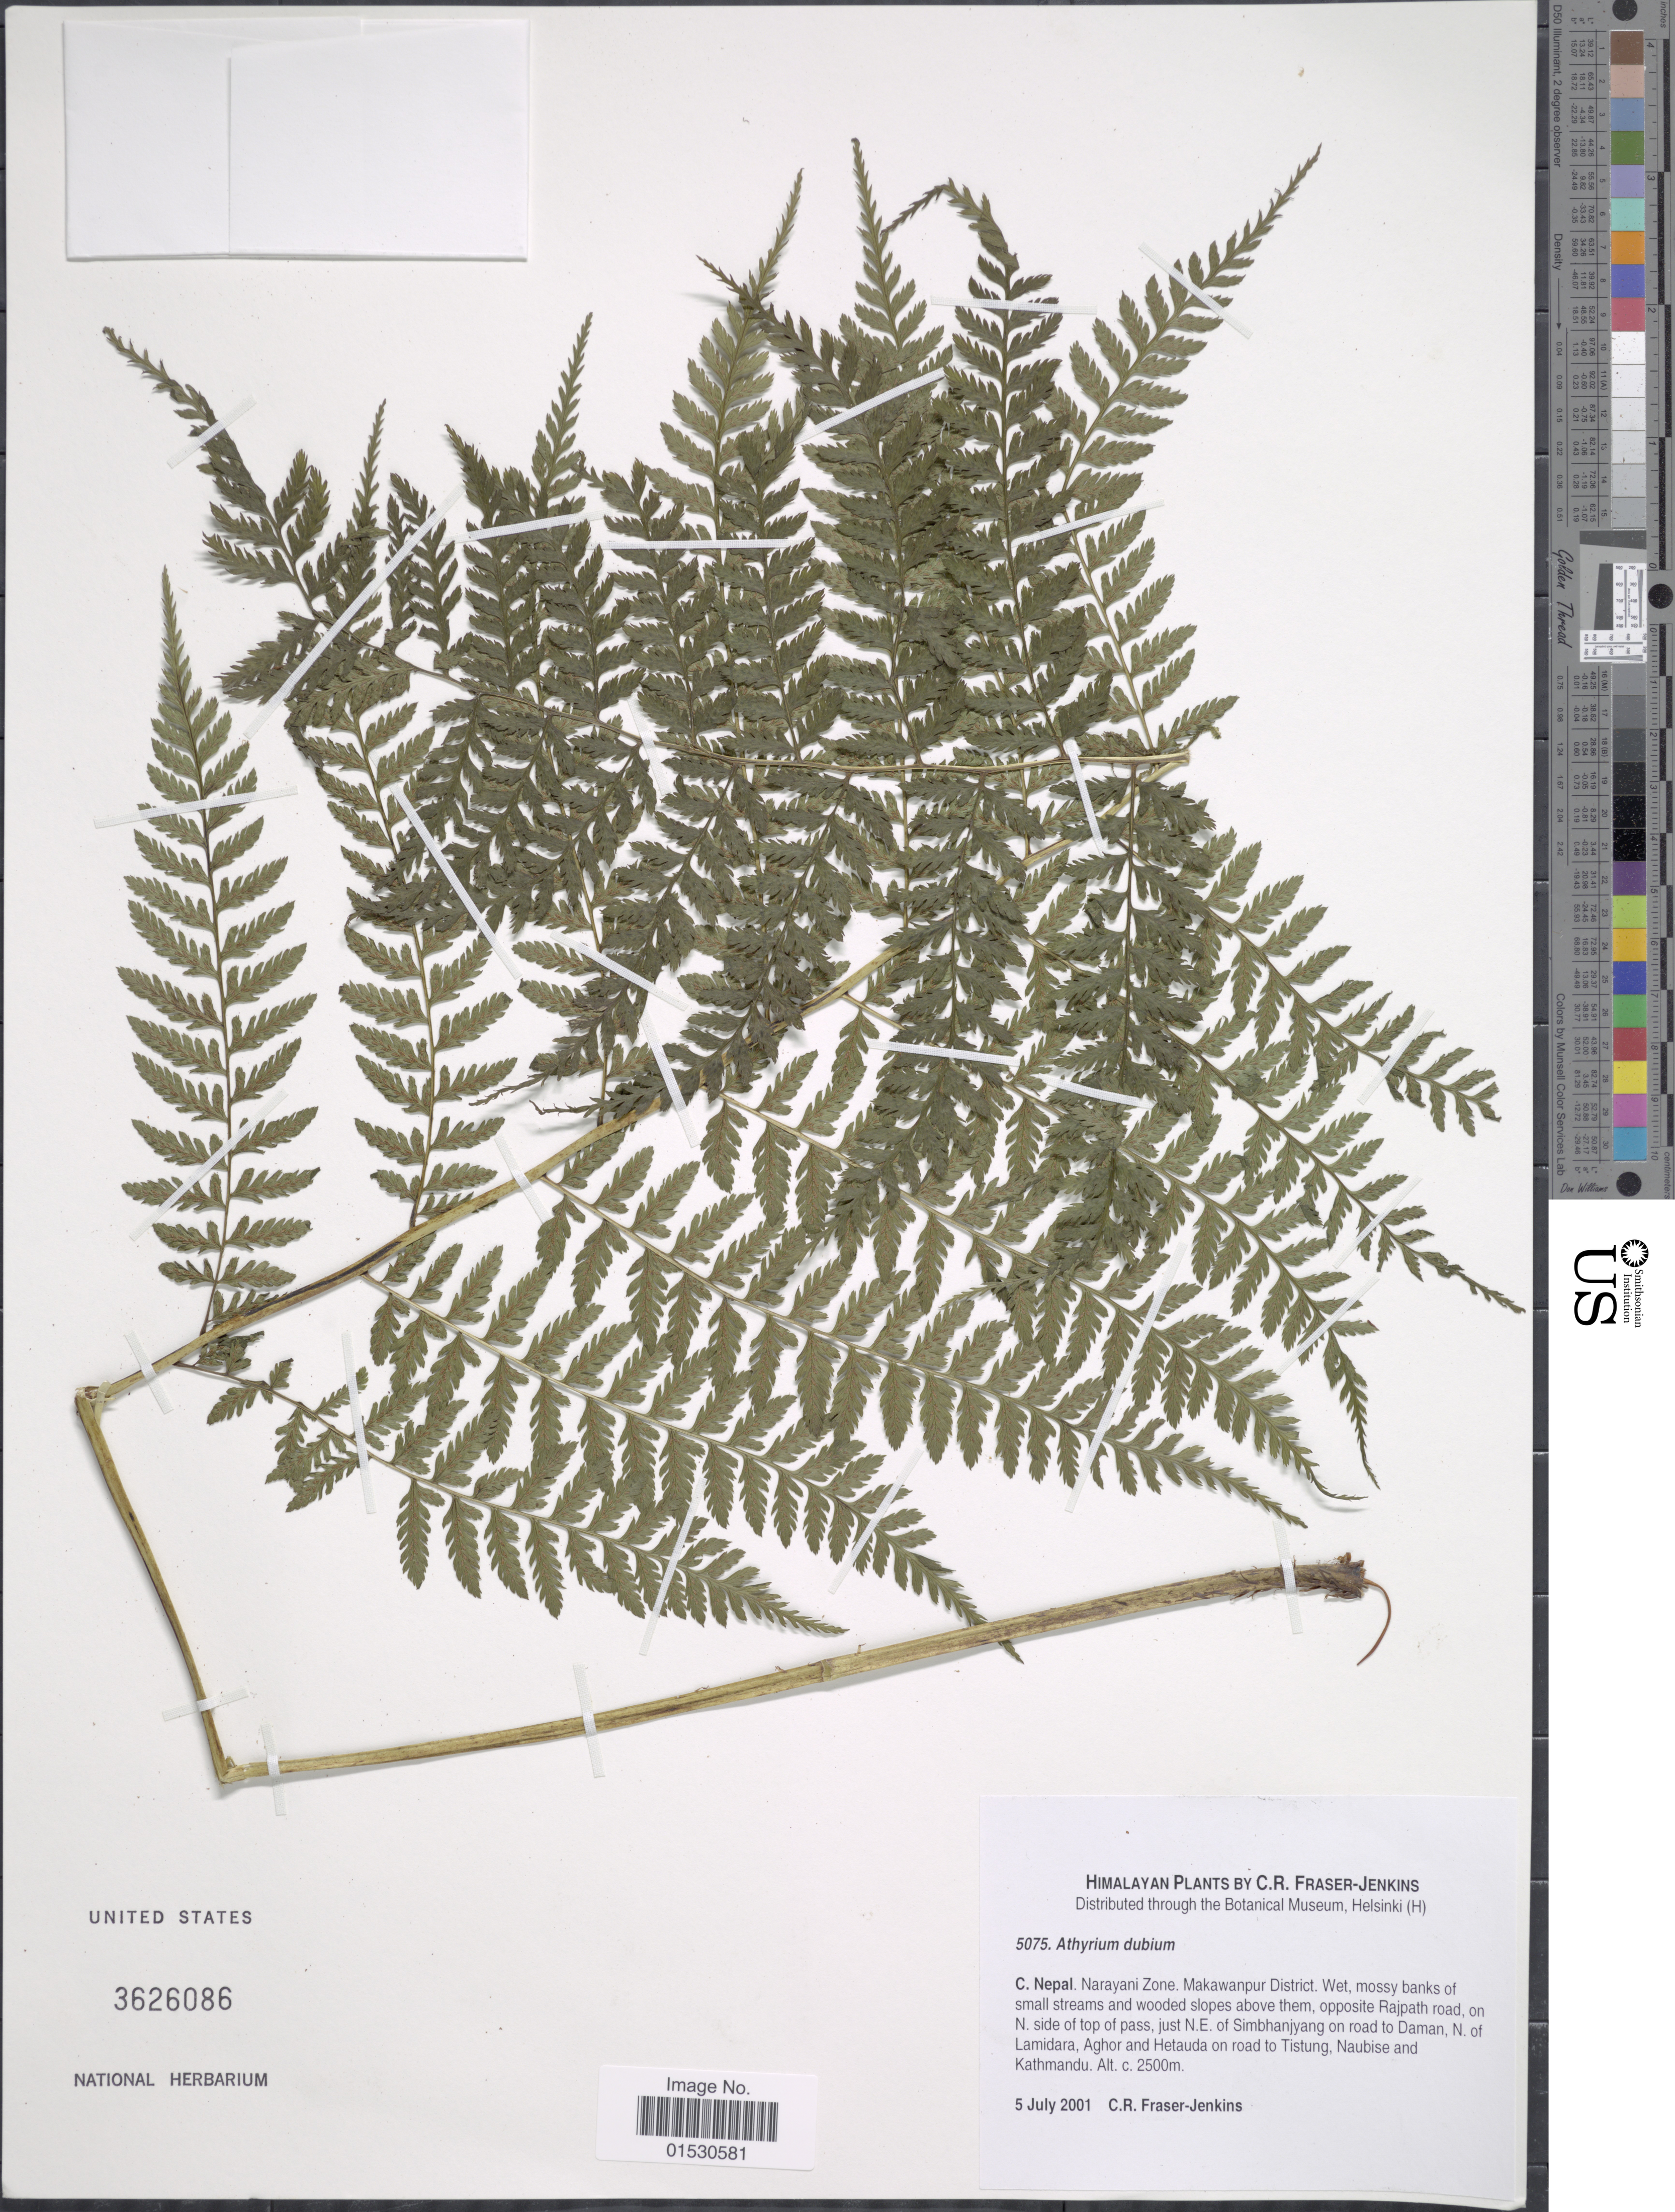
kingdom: Plantae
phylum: Tracheophyta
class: Polypodiopsida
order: Polypodiales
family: Athyriaceae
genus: Athyrium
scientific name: Athyrium dubium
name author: (D. Don) Ohwi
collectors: C. R. Fraser-Jenkins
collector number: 5075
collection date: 2001-07-05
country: Nepal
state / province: Narayani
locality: C Nepal, Narayani Zone, Makawanpur District. Wet, mossy banks of small streams and wooded slopes above them, opposite Rajpath road on N side of top pass, just N.E. of Simbhanjyang on road to Daman, N. of Lamidara, Aghor and Hetauda on road to Tistung, Naubise and Kathmandu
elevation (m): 2500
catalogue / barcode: US 3626086